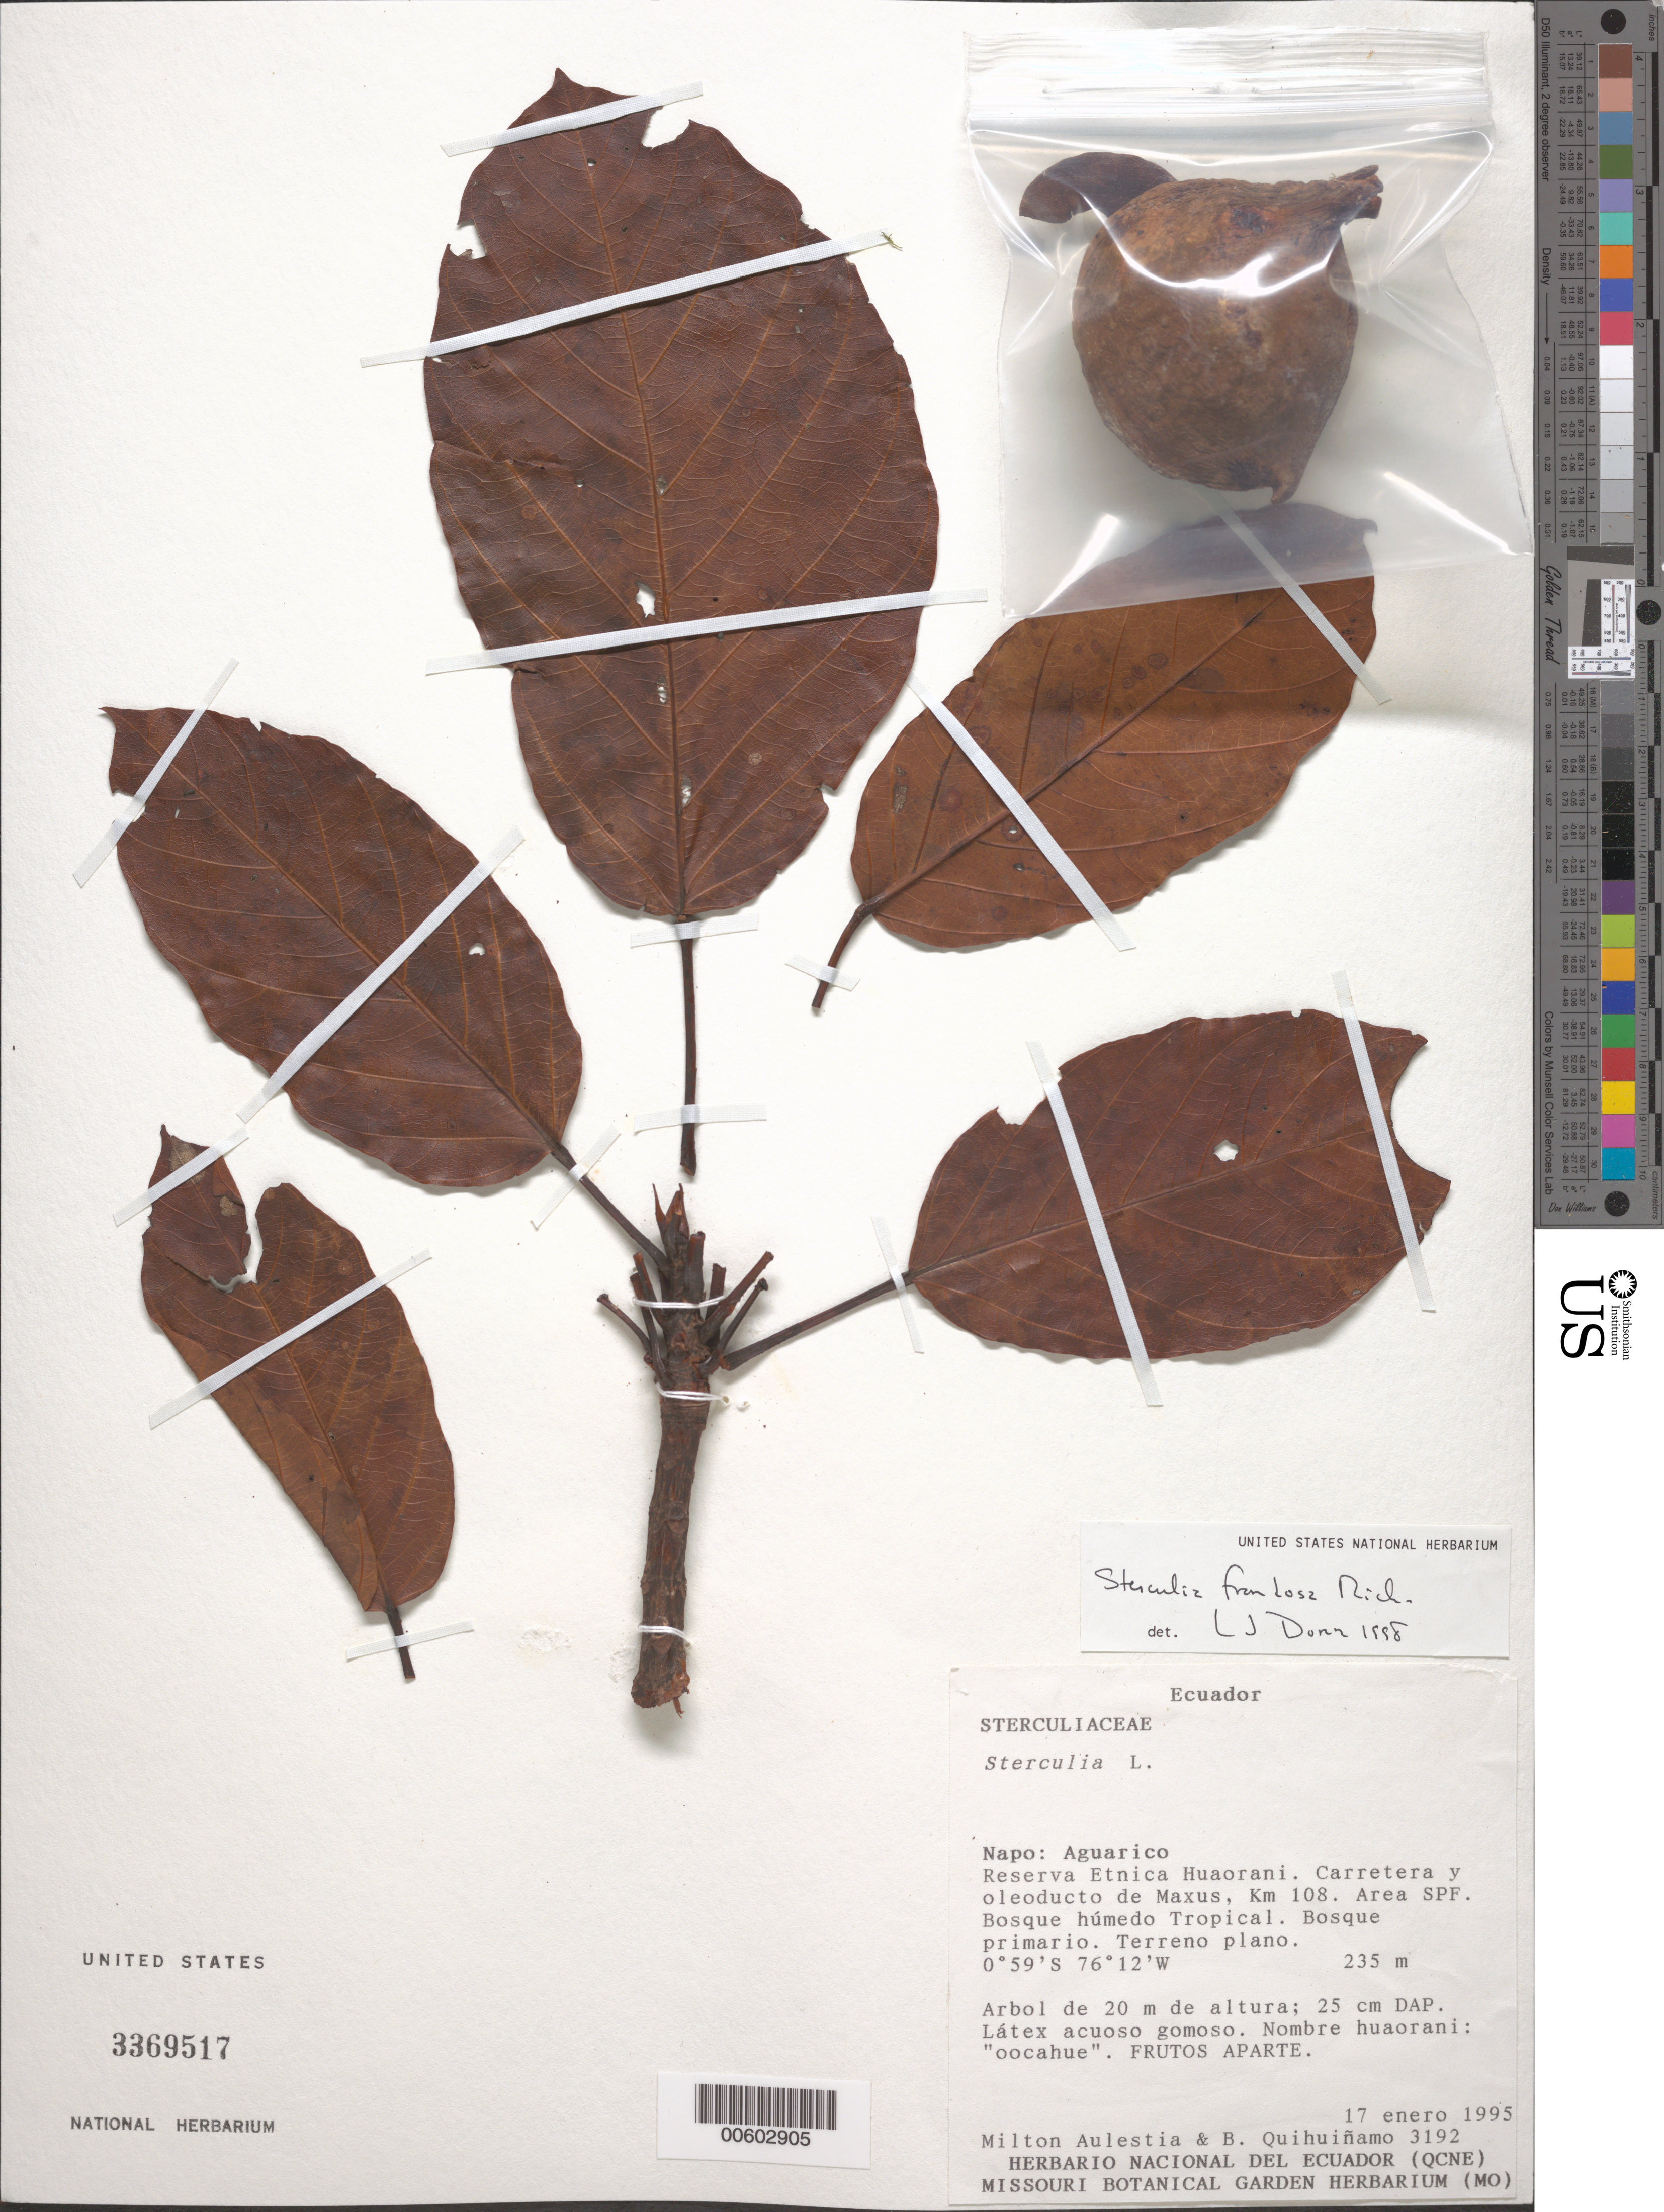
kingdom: Plantae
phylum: Tracheophyta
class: Magnoliopsida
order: Malvales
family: Malvaceae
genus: Sterculia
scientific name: Sterculia frondosa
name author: Rich.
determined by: Dorr, L. J., (BOT), Smithsonian Institution - National Museum of Natural History (UNITED STATES)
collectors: M. Aulestia & B. Quihuiñamo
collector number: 3192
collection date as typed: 17 Jan 1995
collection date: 1995-01-17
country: Ecuador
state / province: Napo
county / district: Aguarico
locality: AguaRico. Reserva Etnica Huaorani, Carretera y oleoducto de Maxus, km 108. Area SPF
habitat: Bosque húmedo tropical, bosque primario, terreno plano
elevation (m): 235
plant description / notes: Common name: oocahue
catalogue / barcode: US 3369517